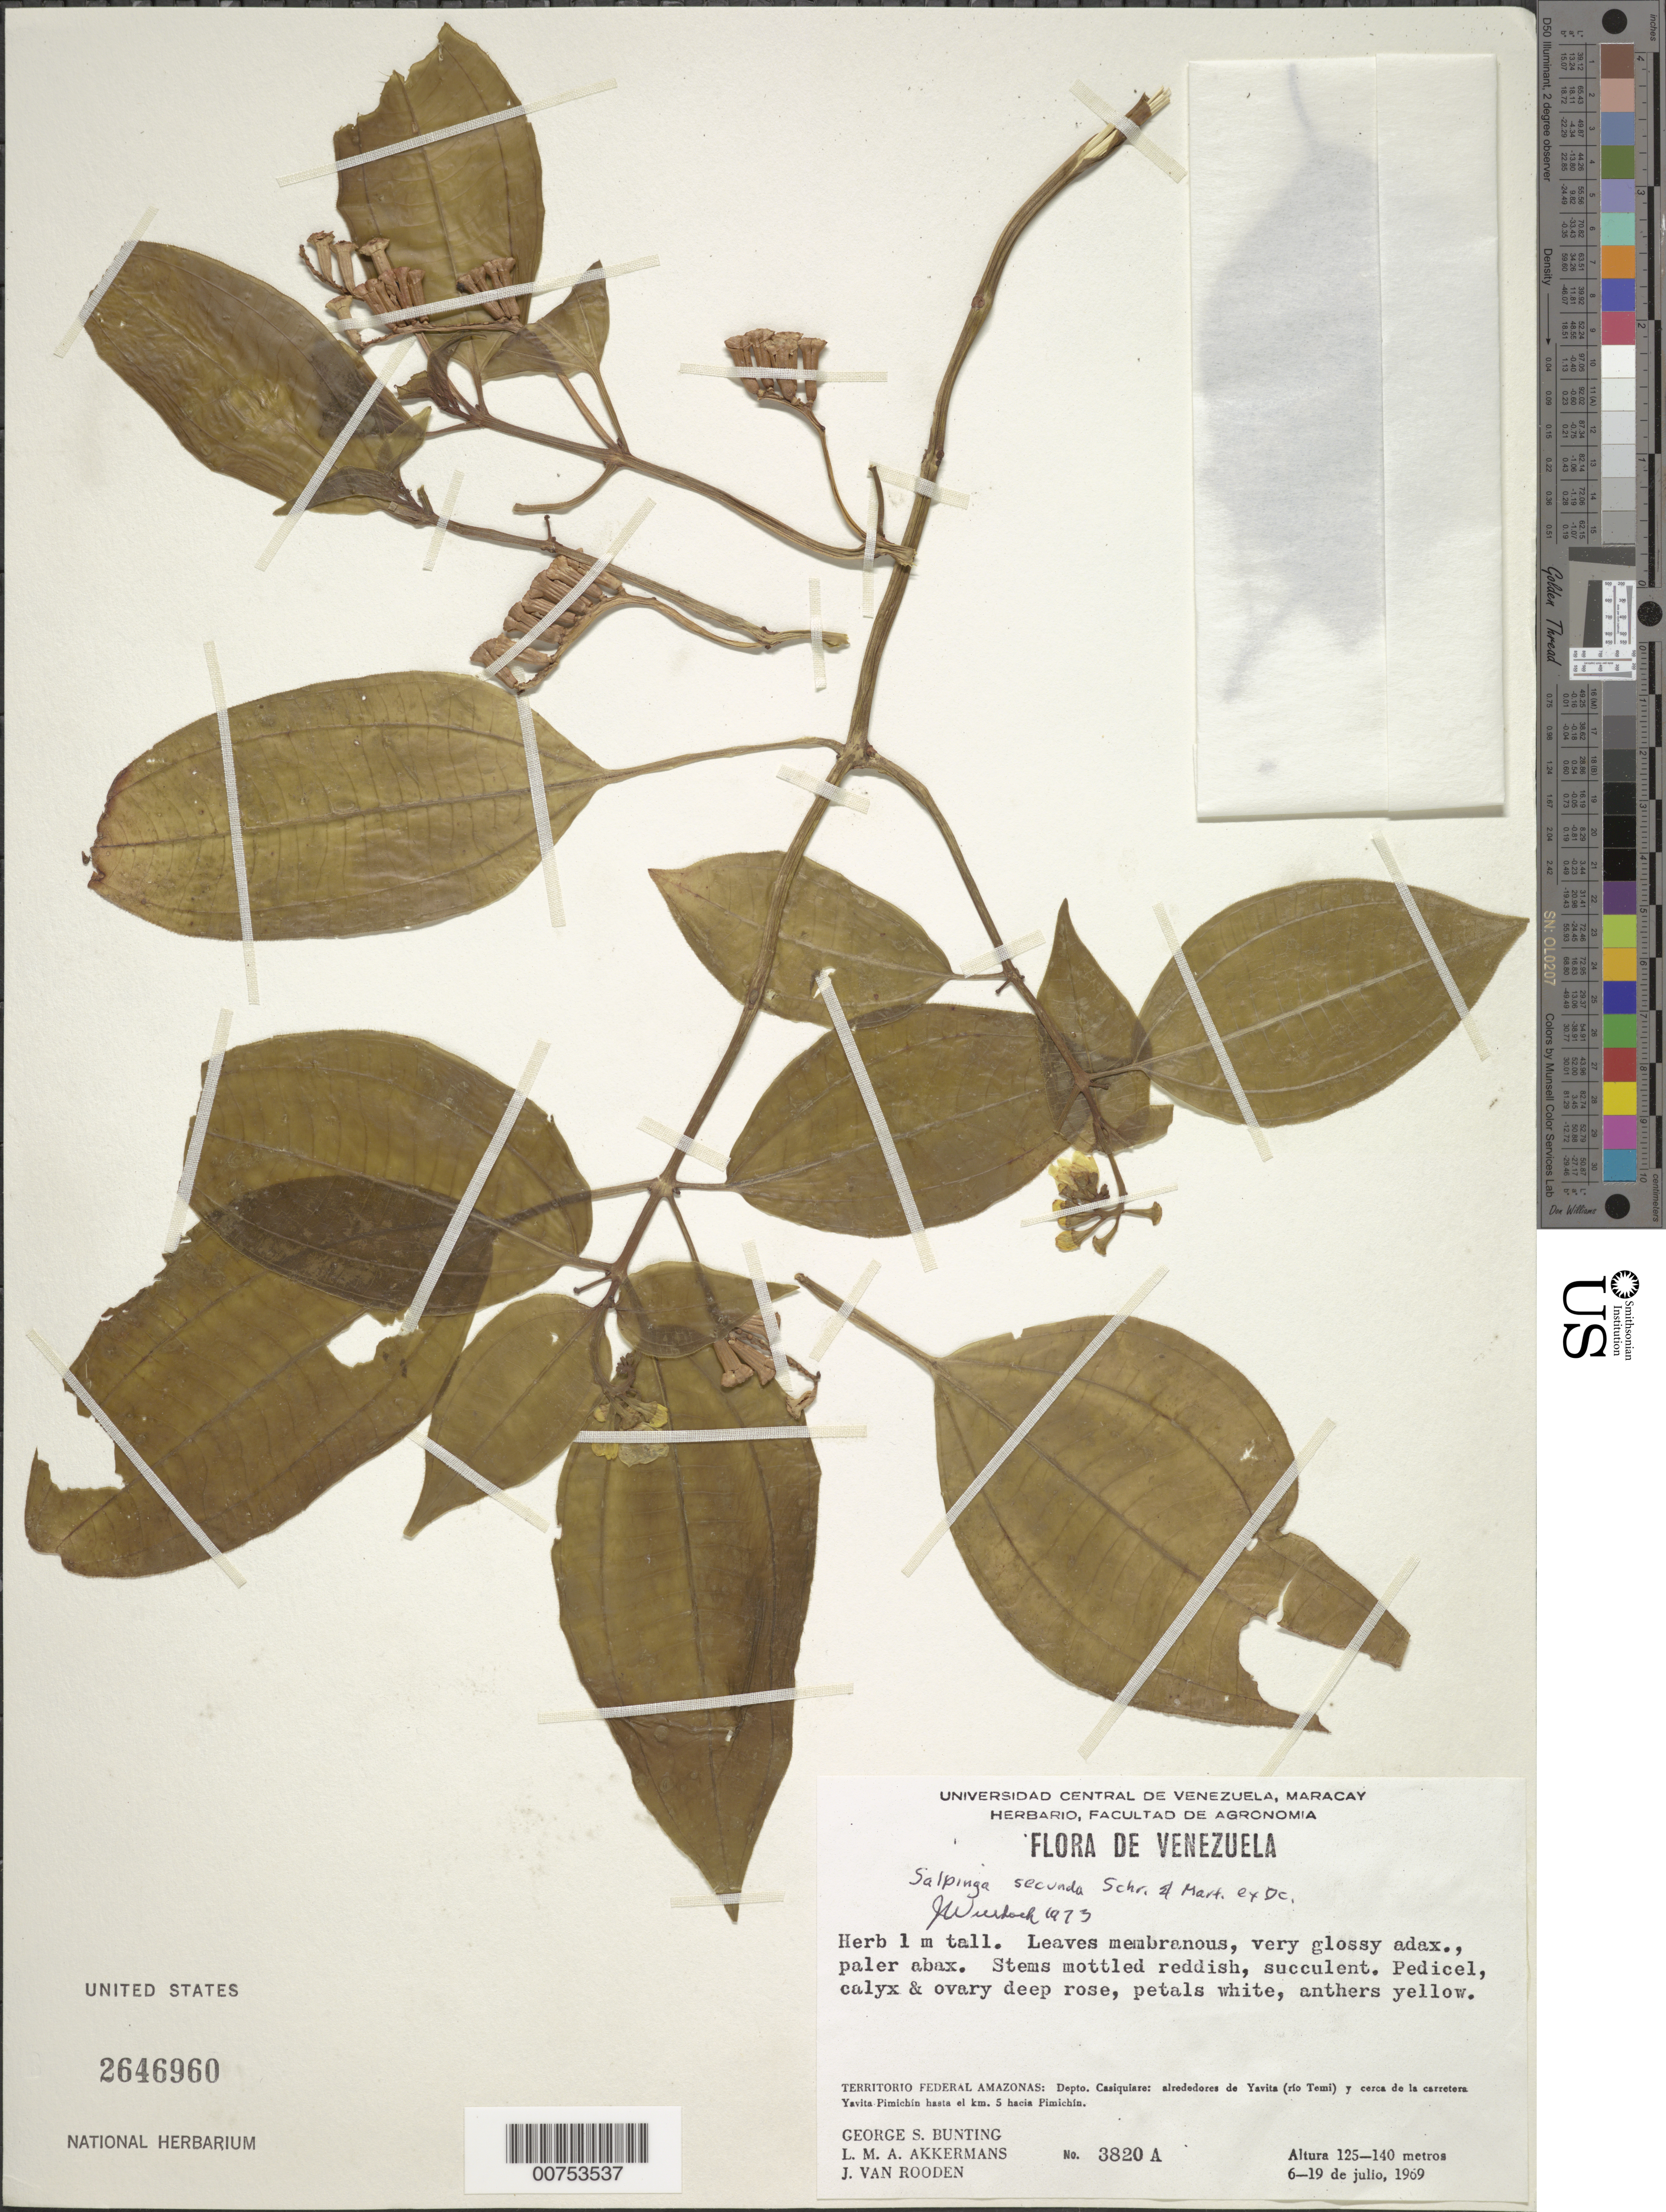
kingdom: Plantae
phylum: Tracheophyta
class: Magnoliopsida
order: Myrtales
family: Melastomataceae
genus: Salpinga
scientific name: Salpinga secunda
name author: Schrank & Mart. ex DC.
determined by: Wurdack, John J., (US), US (UNITED STATES)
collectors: G. S. Bunting, L. M. Akkermans & J. Van Rooden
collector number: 3820 A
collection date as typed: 6-Jul-69 to 19-Jul-69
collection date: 1969-07-06/1969-07-19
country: Venezuela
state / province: Amazonas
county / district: Maroa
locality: Yavita (Río Temi), y cerca de la carretera Yavita Pimichin hasta el km 5 hacia Pimichin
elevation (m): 125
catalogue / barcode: US 2646960